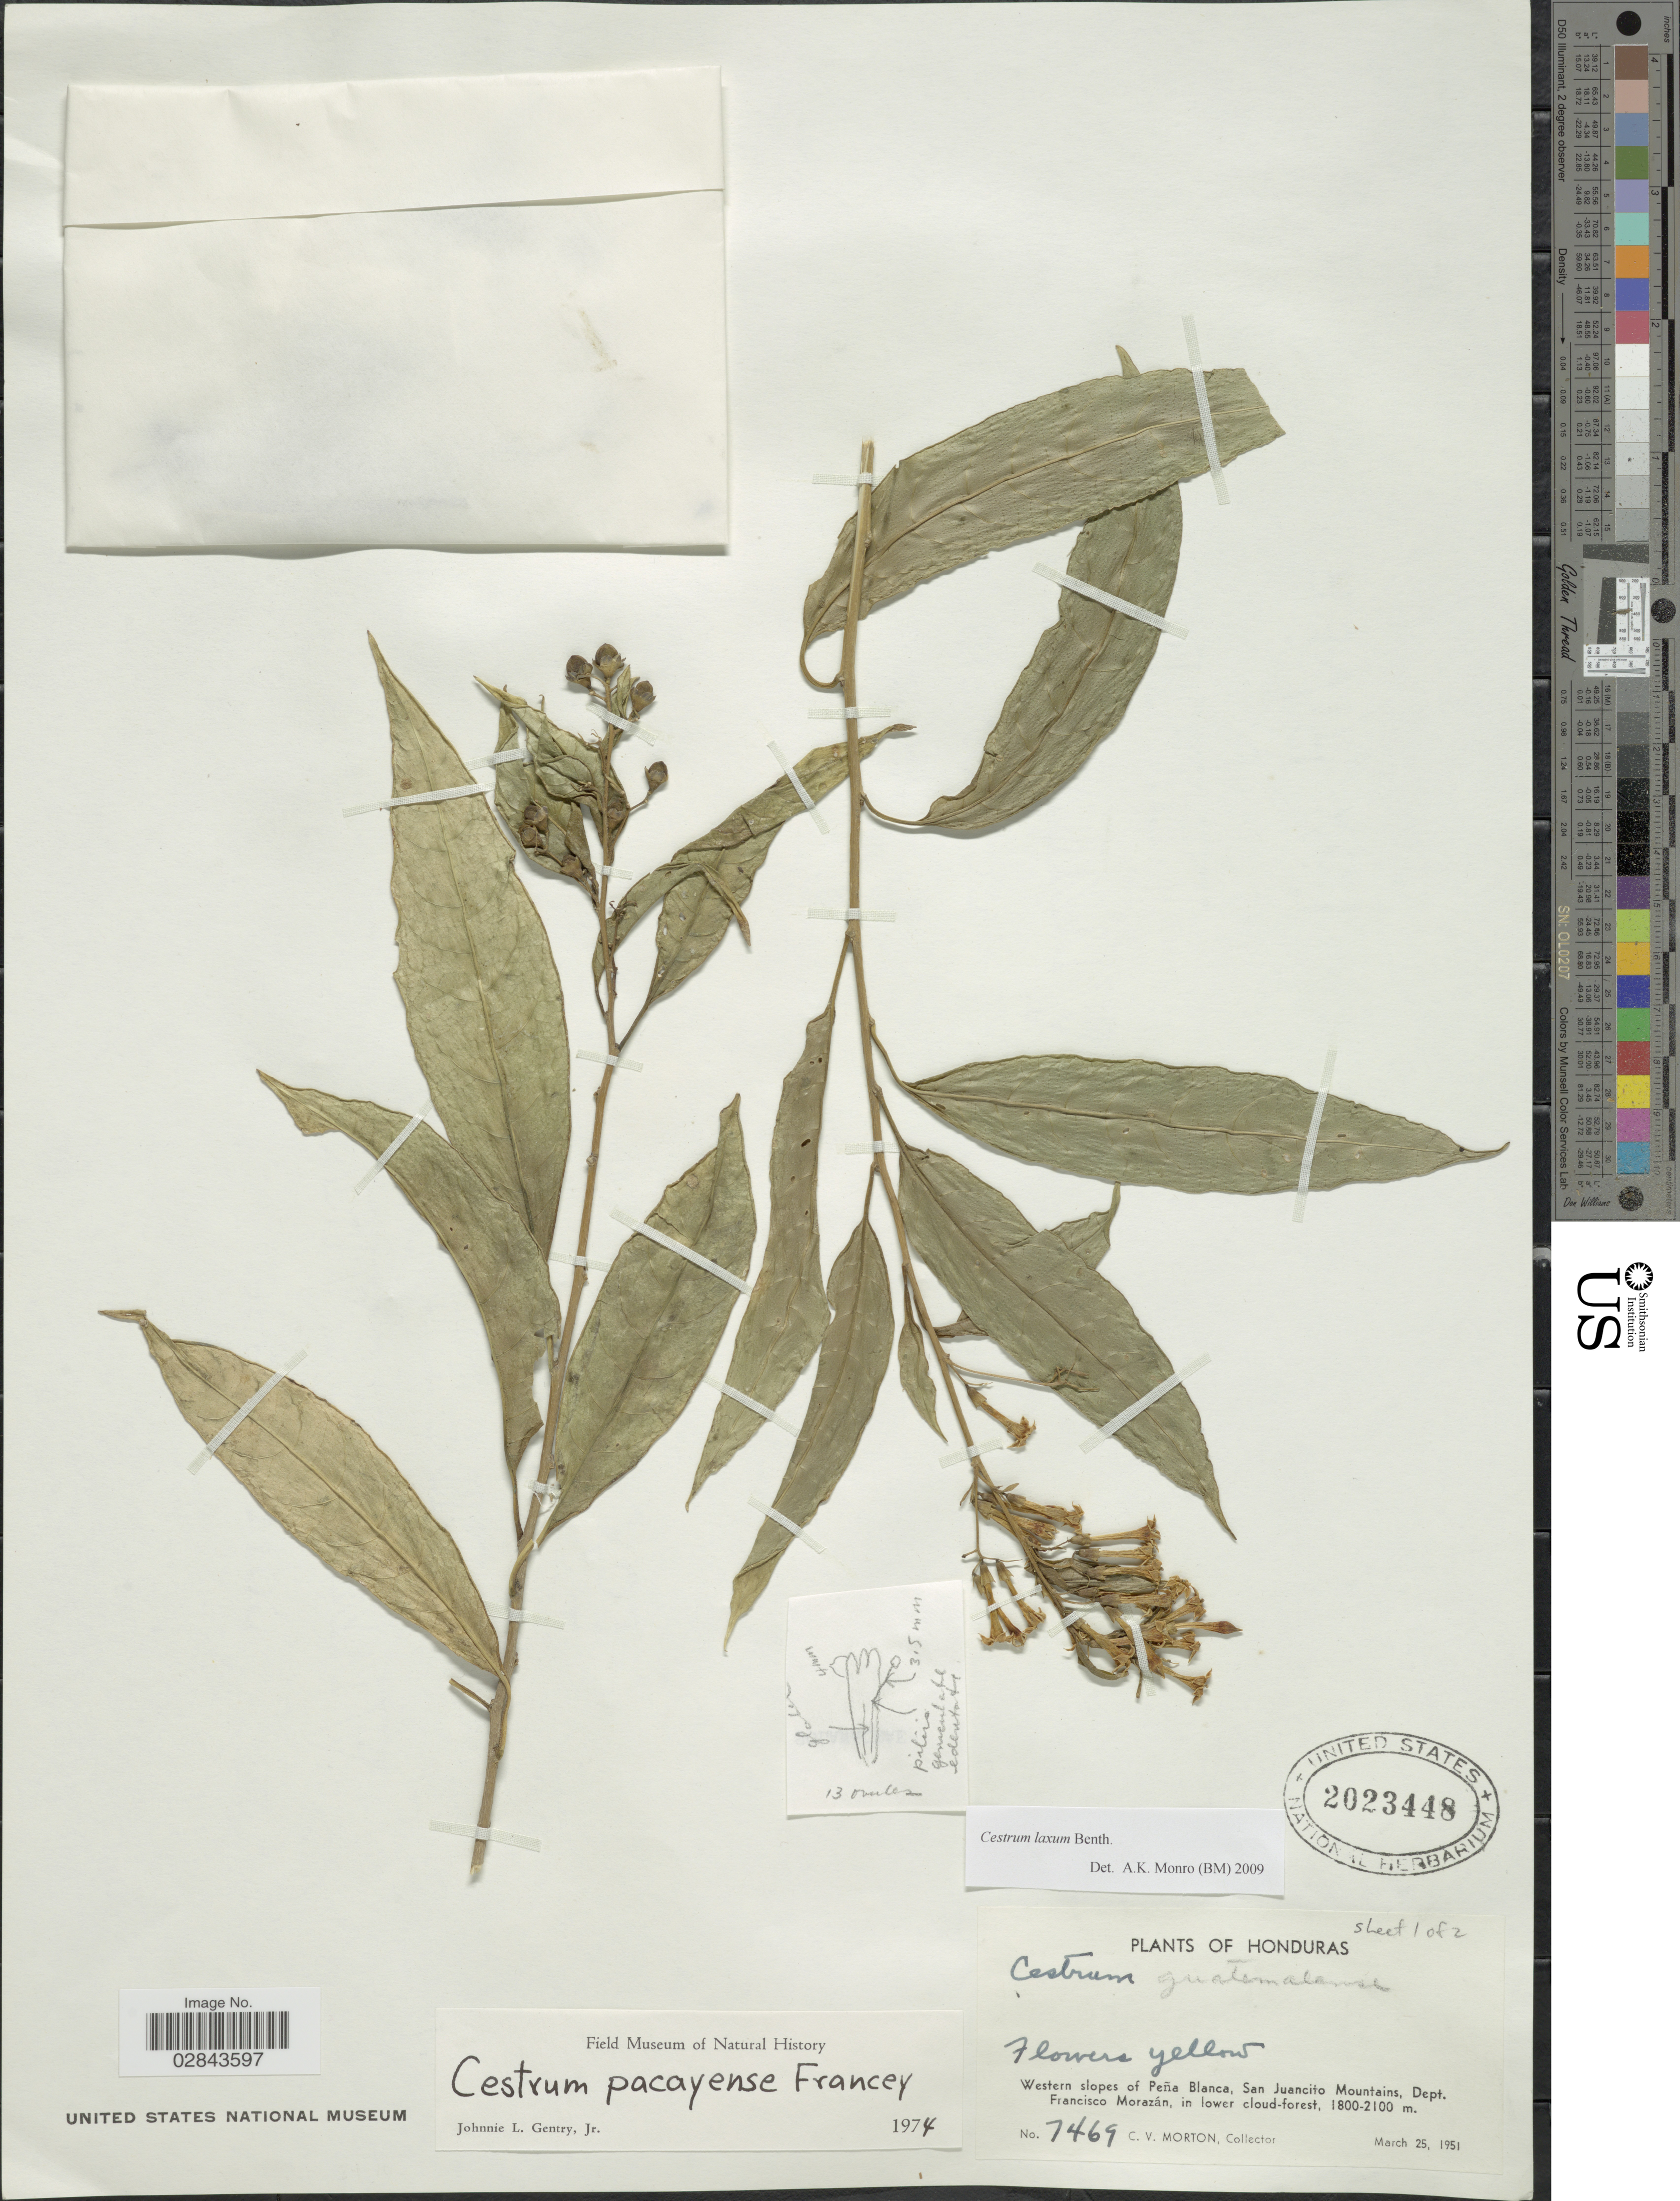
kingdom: Plantae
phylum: Tracheophyta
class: Magnoliopsida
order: Solanales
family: Solanaceae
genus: Cestrum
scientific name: Cestrum laxum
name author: Benth.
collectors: C. V. Morton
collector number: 7469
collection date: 1951-03-25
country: Honduras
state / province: Fco. Morazán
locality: Western slopes of Peña Blanca, San Juancito Mountains, Dept. Francisco Morazán.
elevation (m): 1800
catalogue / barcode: US 2023448